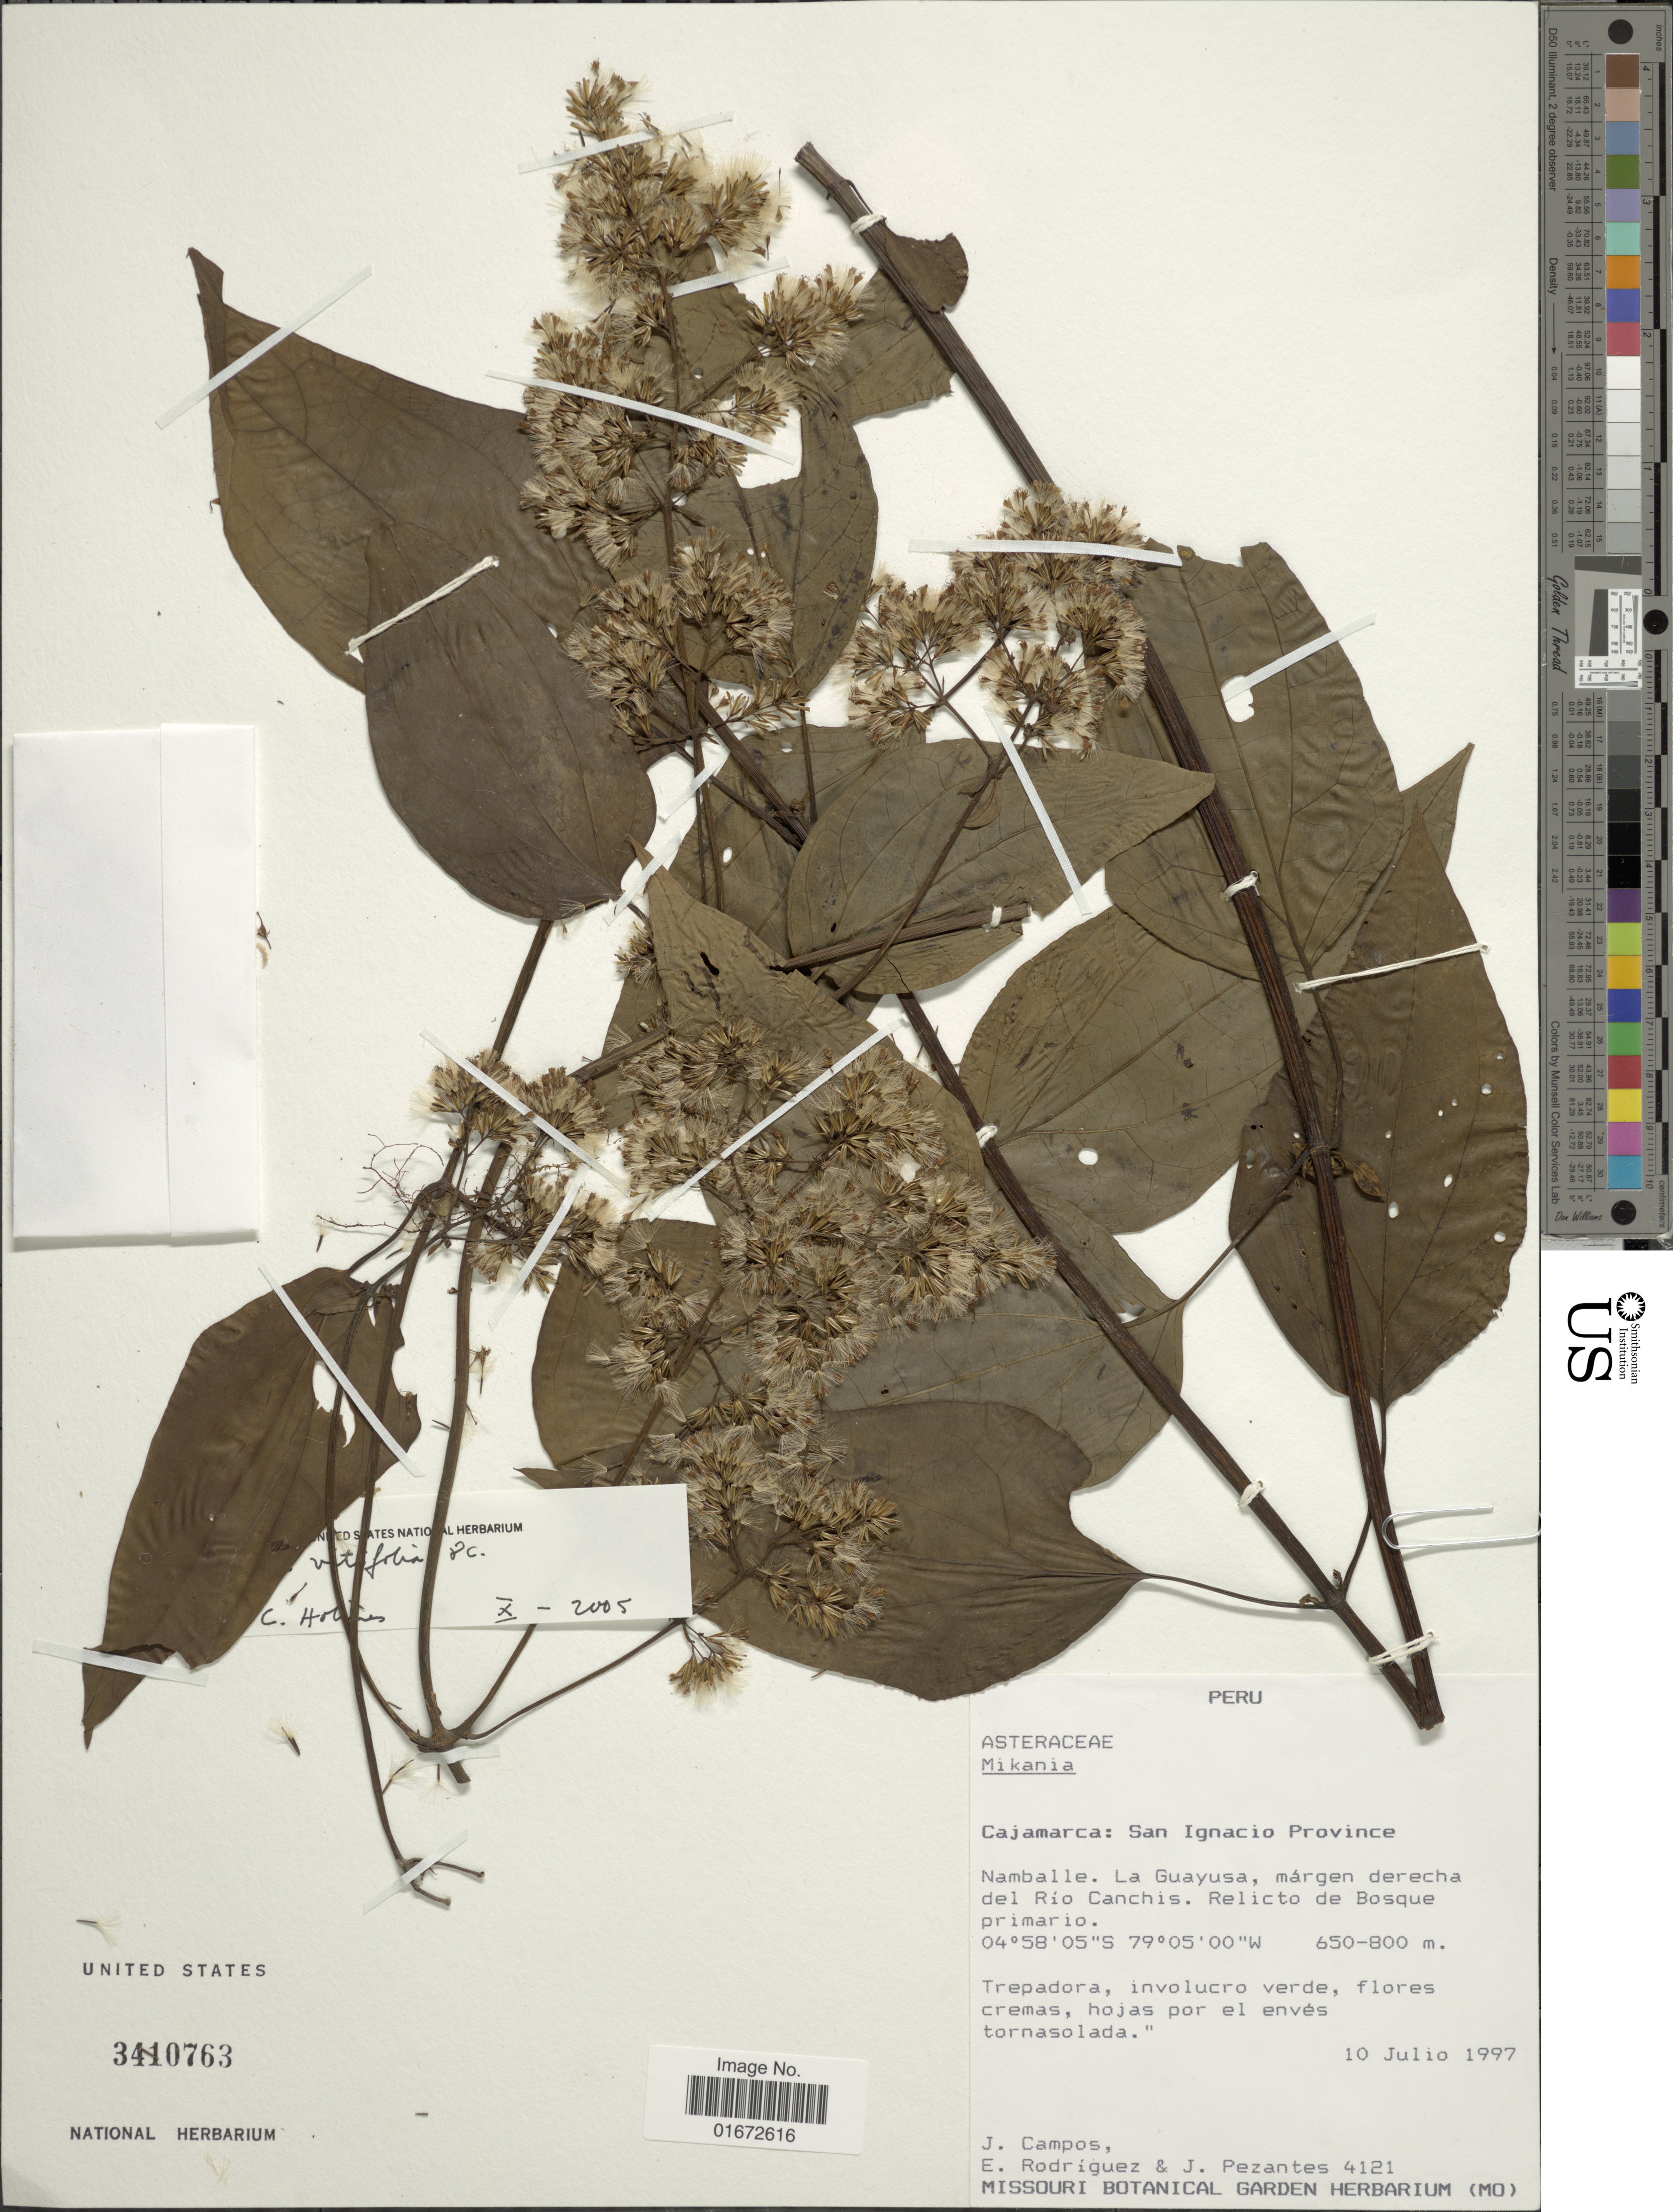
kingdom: Plantae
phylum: Tracheophyta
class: Magnoliopsida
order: Asterales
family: Asteraceae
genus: Mikania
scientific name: Mikania vitifolia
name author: DC.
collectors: J. Campos, E. Rodriguez & J. Pezantes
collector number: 4121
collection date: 1997-07-10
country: Peru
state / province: Cajamarca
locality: Cajamarca: San Ignacio Province. Namballe. La Guayusa, márgen derecha del Rio Canchis. Relicto de Bosque primario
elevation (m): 650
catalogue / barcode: US 3410763